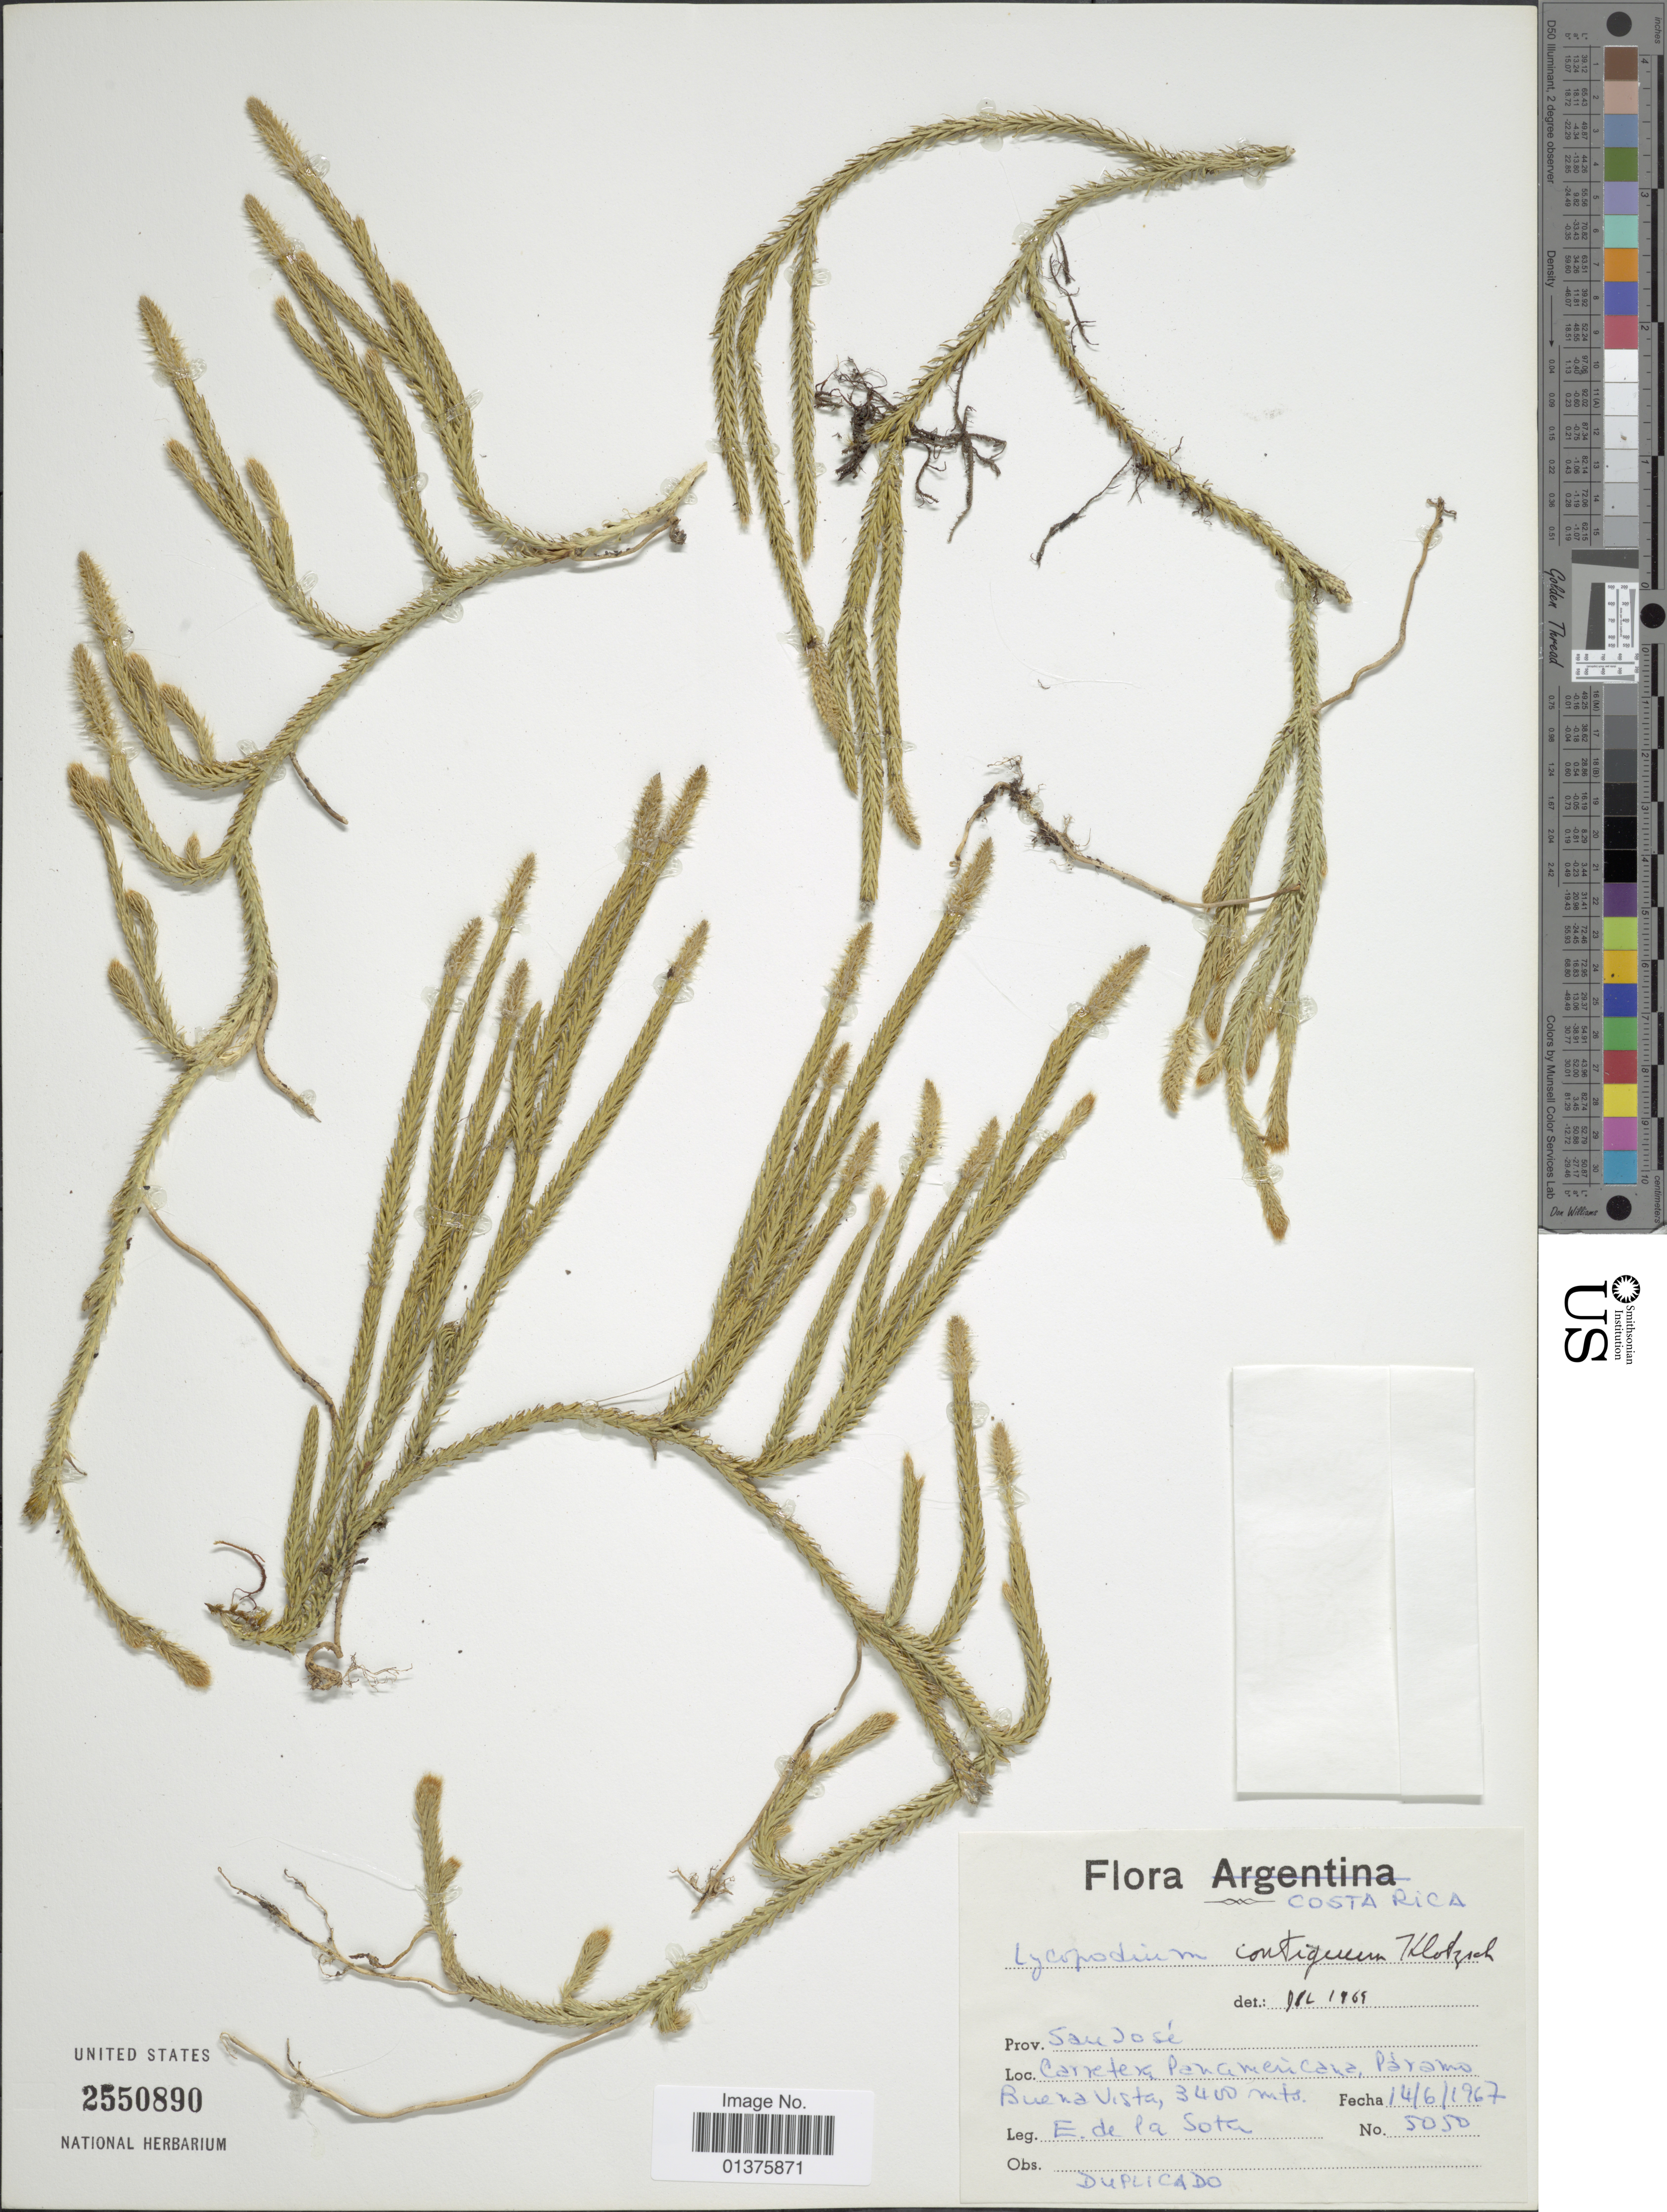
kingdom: Plantae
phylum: Tracheophyta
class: Lycopodiopsida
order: Lycopodiales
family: Lycopodiaceae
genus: Lycopodium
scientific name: Lycopodium clavatum subsp. contiguum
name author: (Klotzsch) B. Øllg.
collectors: E. R. de la Sota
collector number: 5050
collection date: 1967-06-14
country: Costa Rica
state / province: San José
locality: Carretera Panamericana, Páramo, Buena Vista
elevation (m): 3400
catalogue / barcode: US 2550890